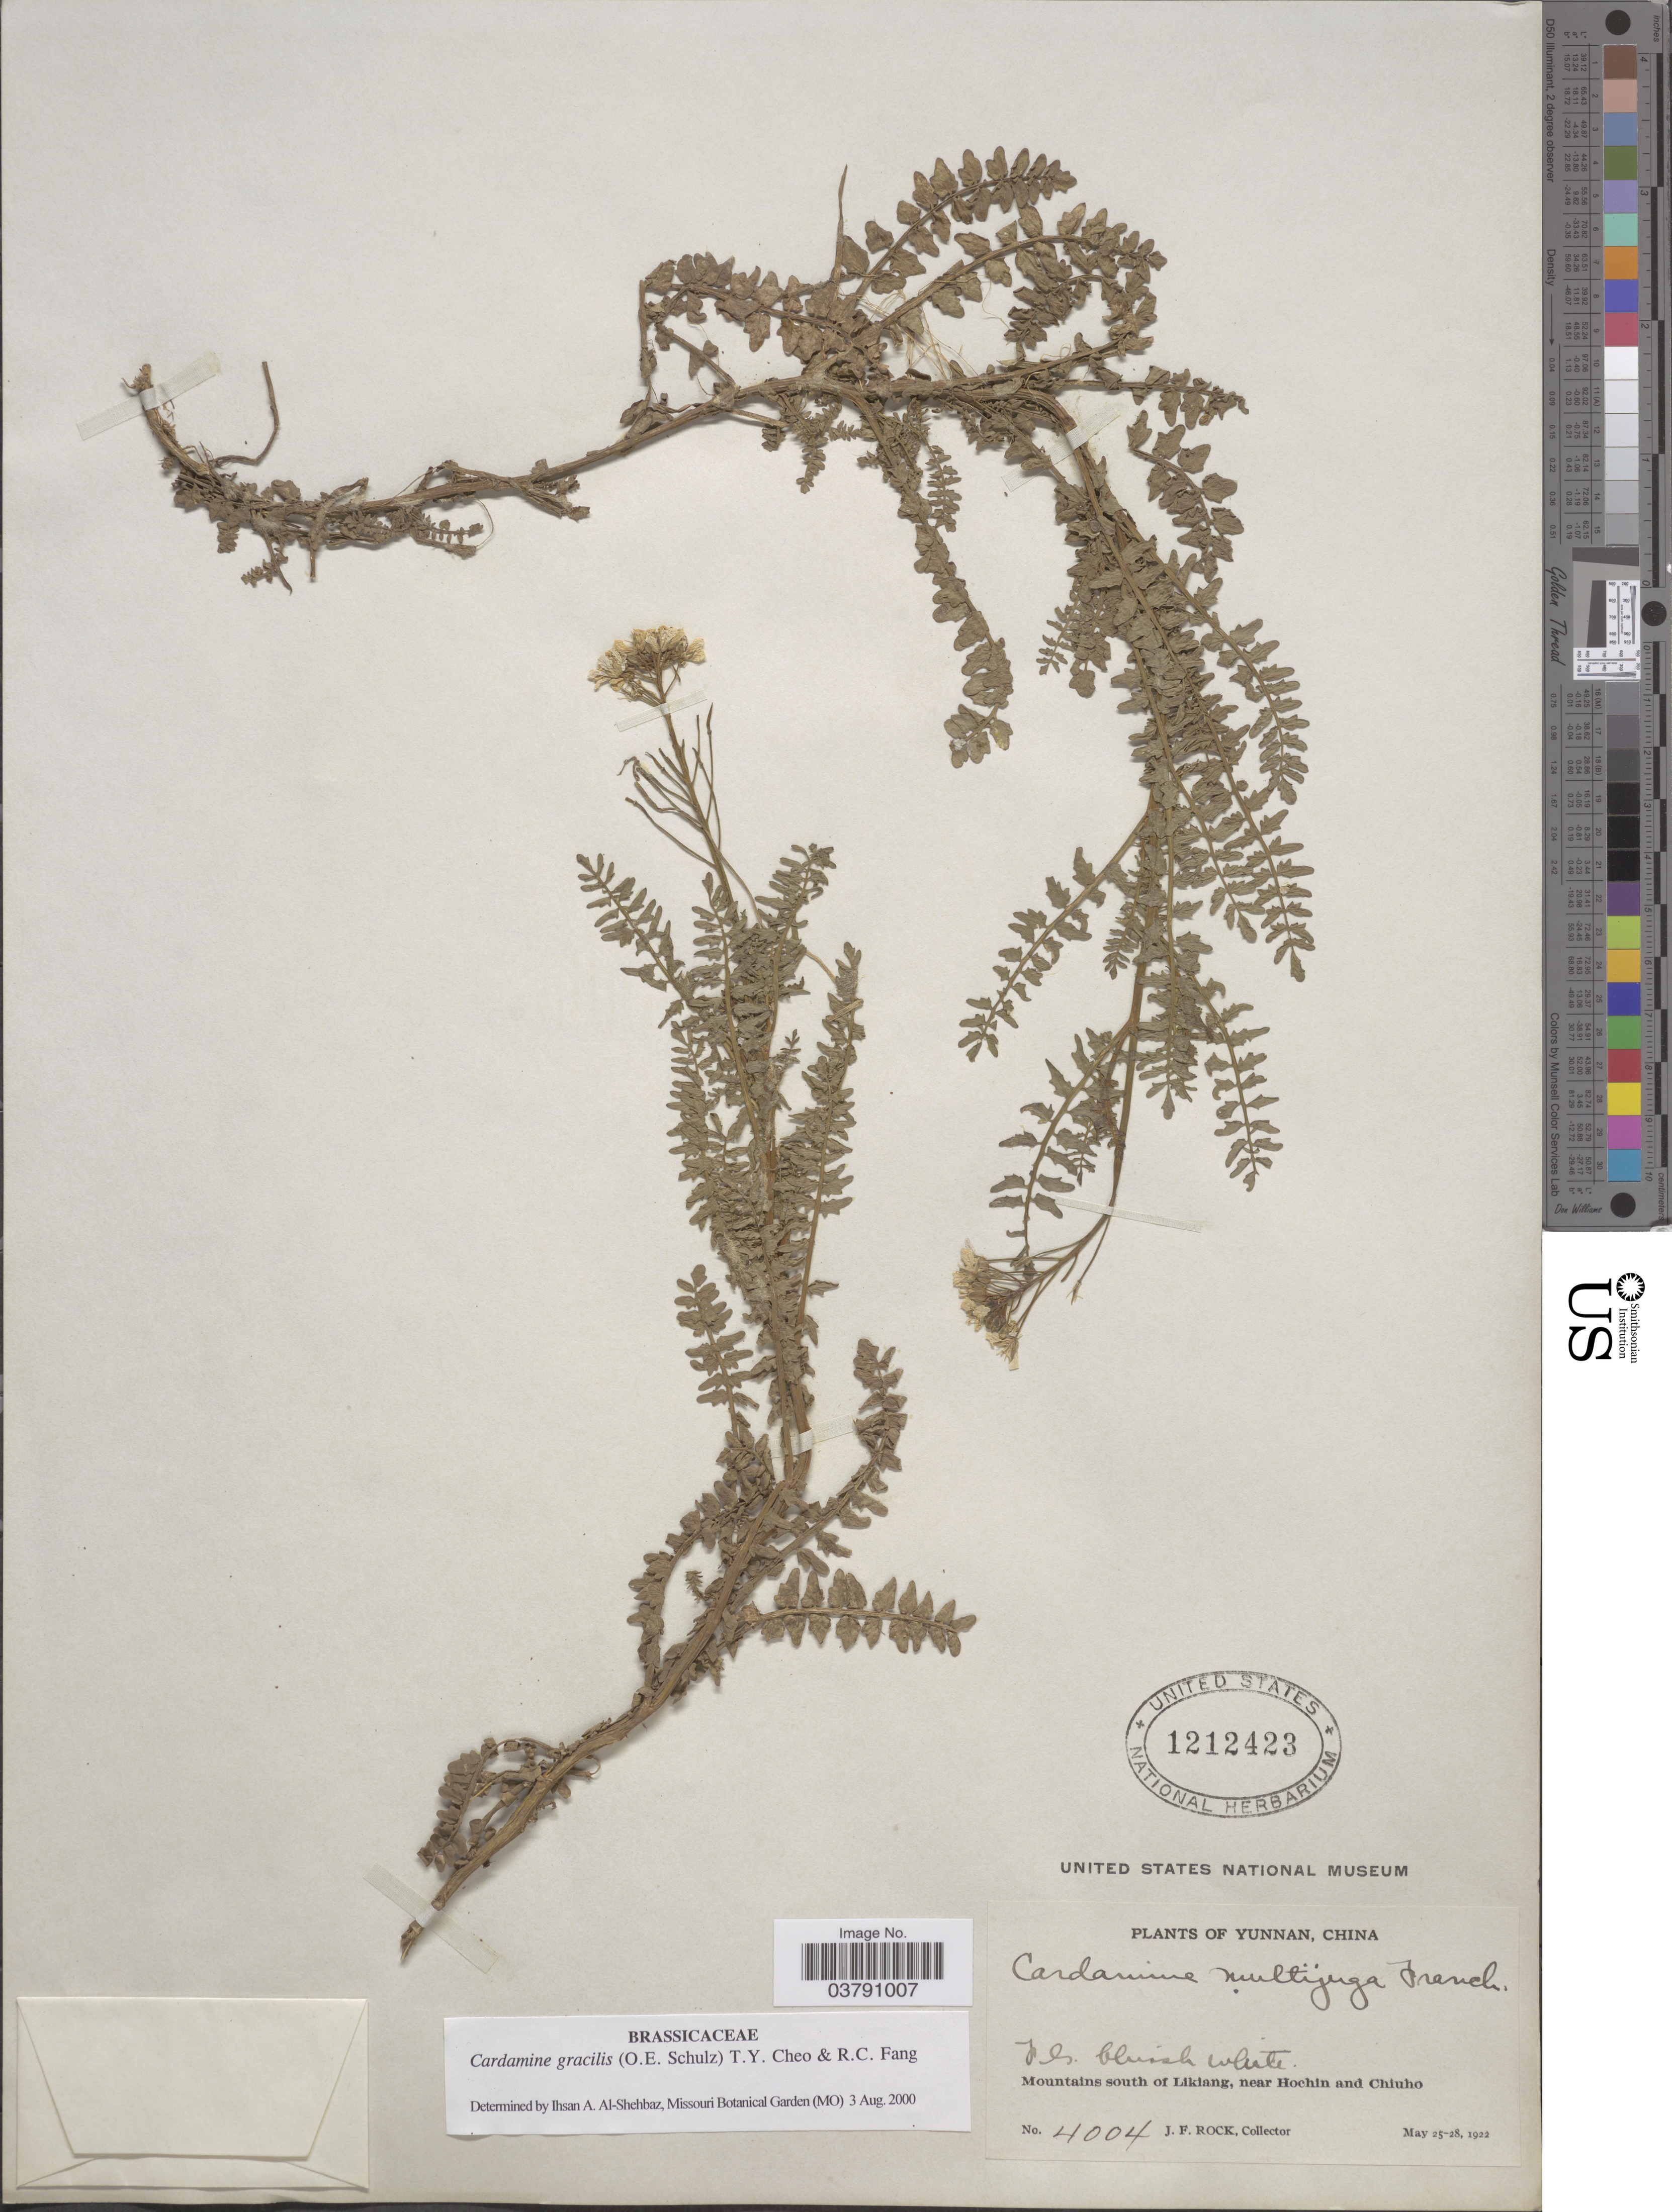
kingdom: Plantae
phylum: Tracheophyta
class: Magnoliopsida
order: Brassicales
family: Brassicaceae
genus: Cardamine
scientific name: Cardamine gracilis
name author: (O.E. Schulz) T.Y. Cheo & R.C. Fang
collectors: J. Rock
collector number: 4004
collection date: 1922-05-25/1922-05-28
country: China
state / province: Yunnan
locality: Mountains south of Likiang, near Hochin and Chiuho.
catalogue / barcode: US 1212423